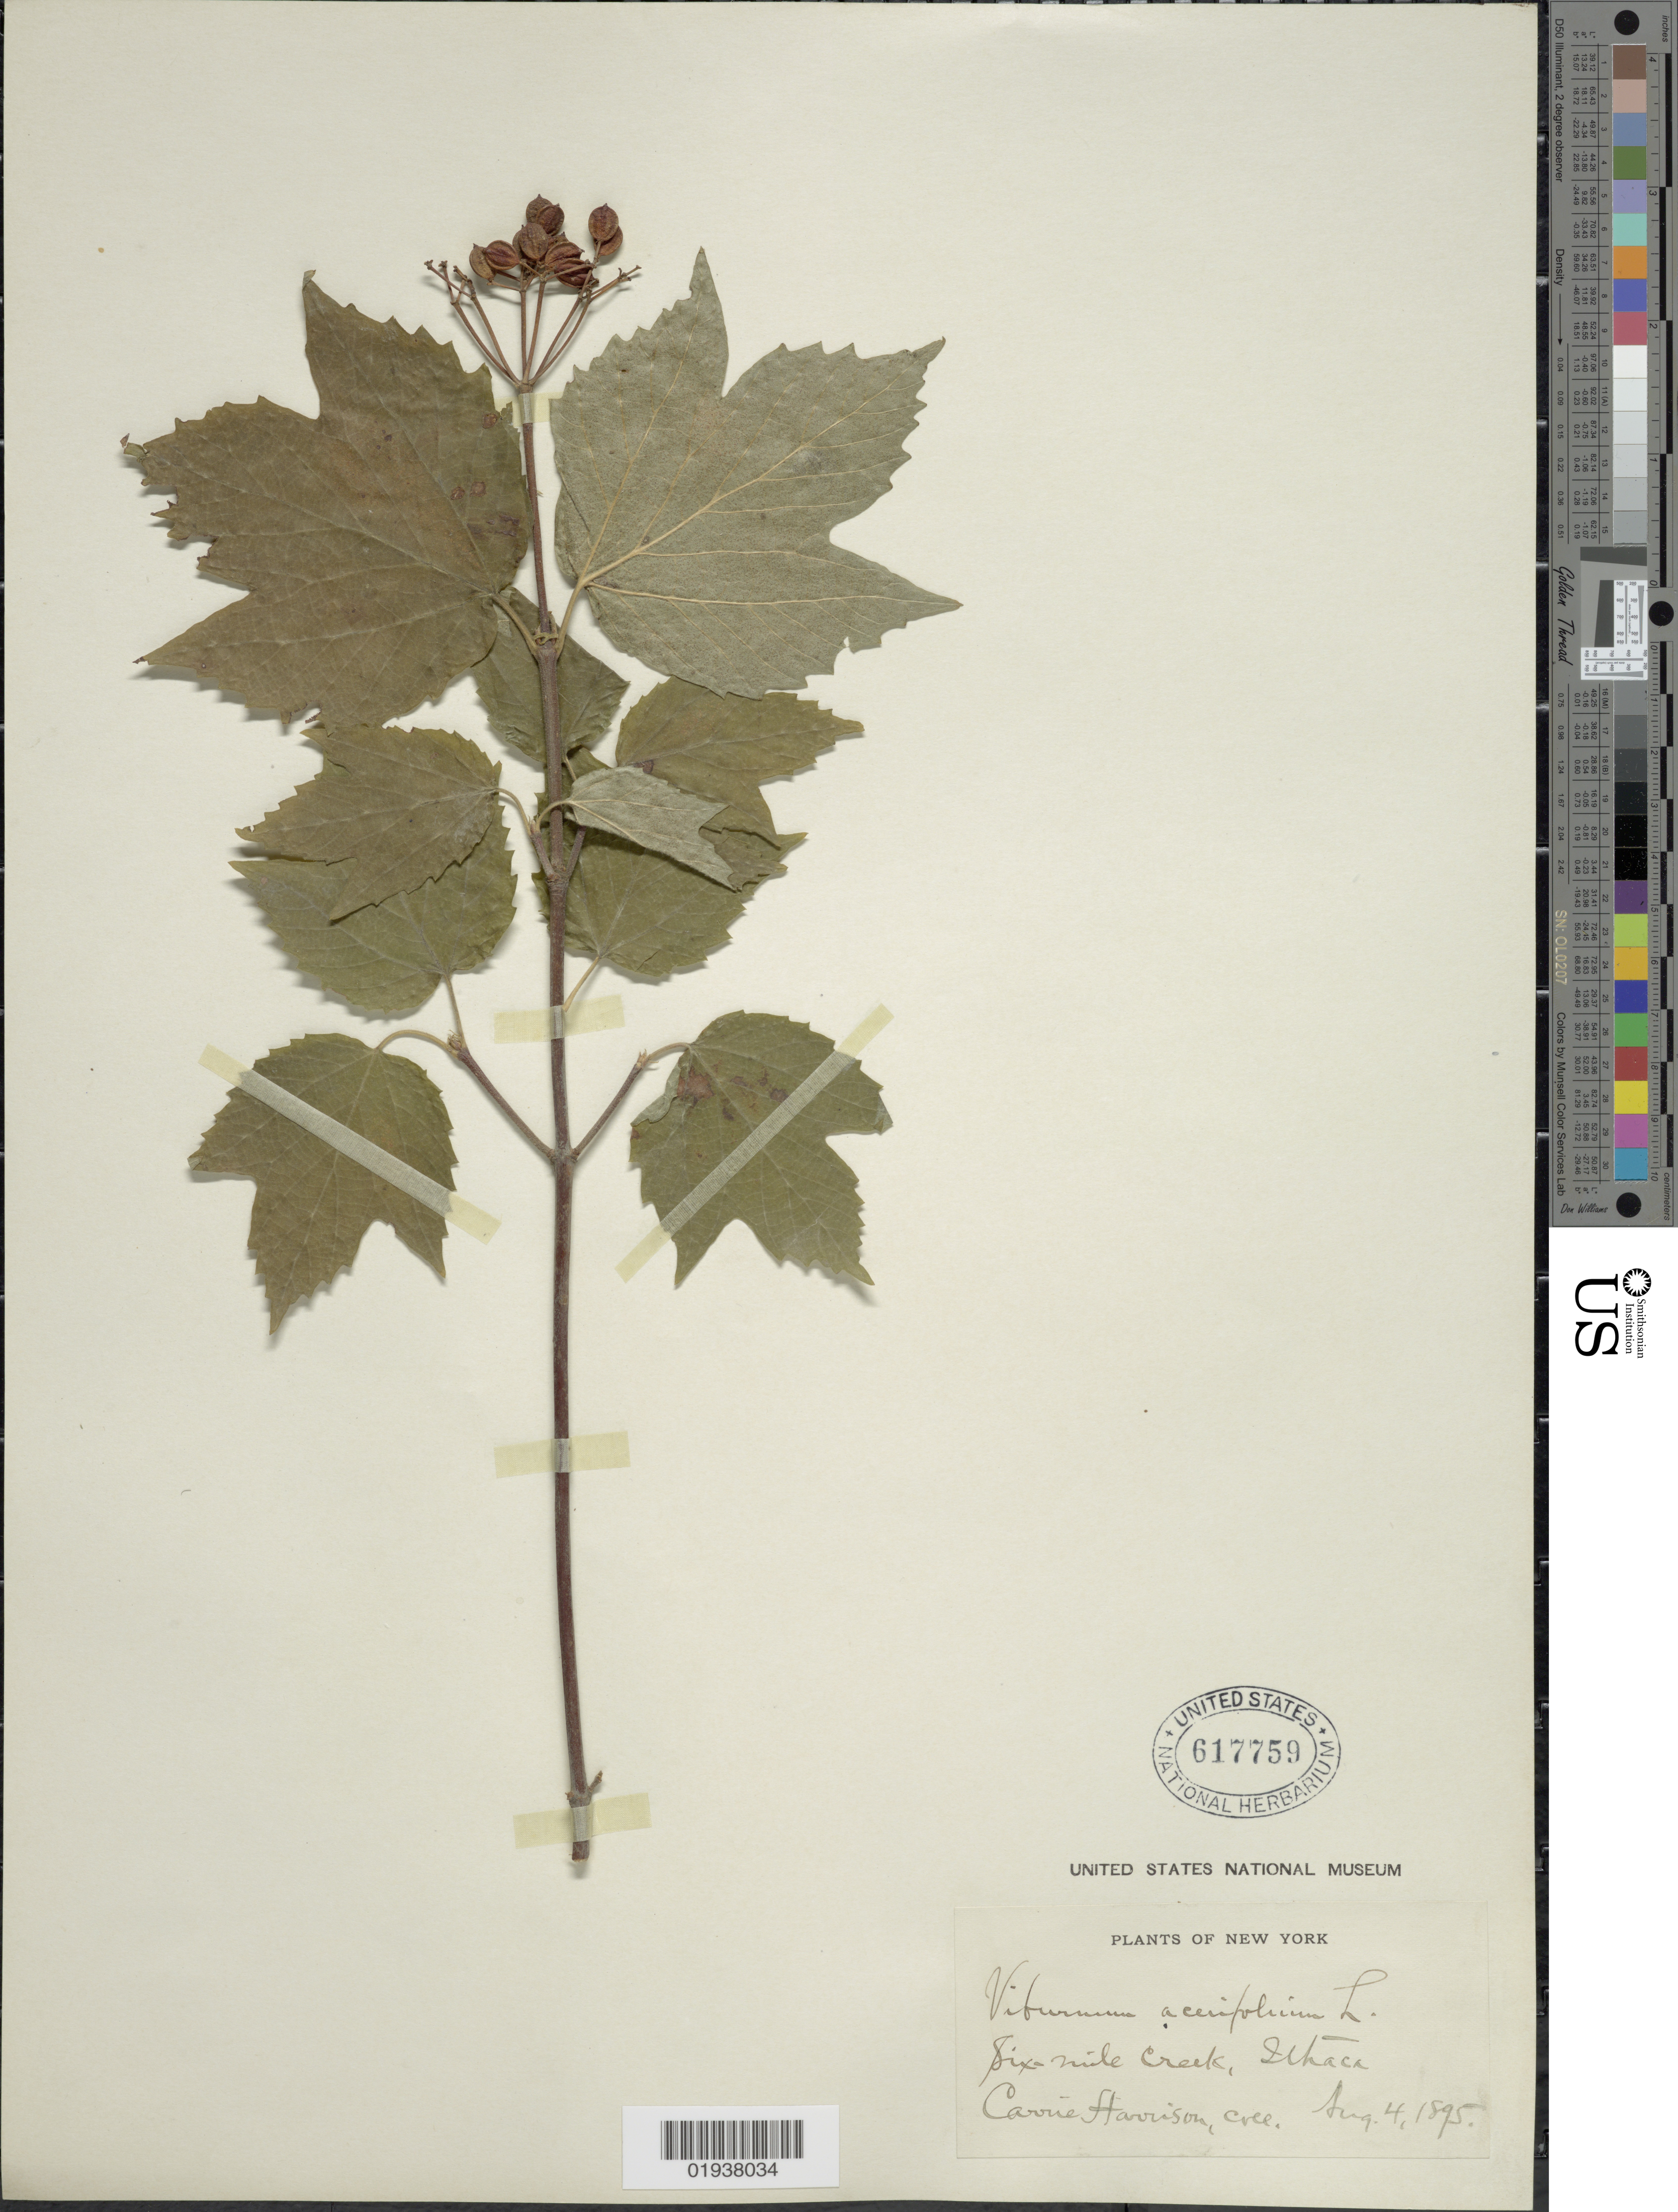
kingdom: Plantae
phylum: Tracheophyta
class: Magnoliopsida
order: Dipsacales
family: Viburnaceae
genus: Viburnum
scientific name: Viburnum acerifolium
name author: L.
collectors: C. Harrison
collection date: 1895-08-04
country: United States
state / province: New York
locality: Six-mile Creek, Ithaca.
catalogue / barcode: US 617759